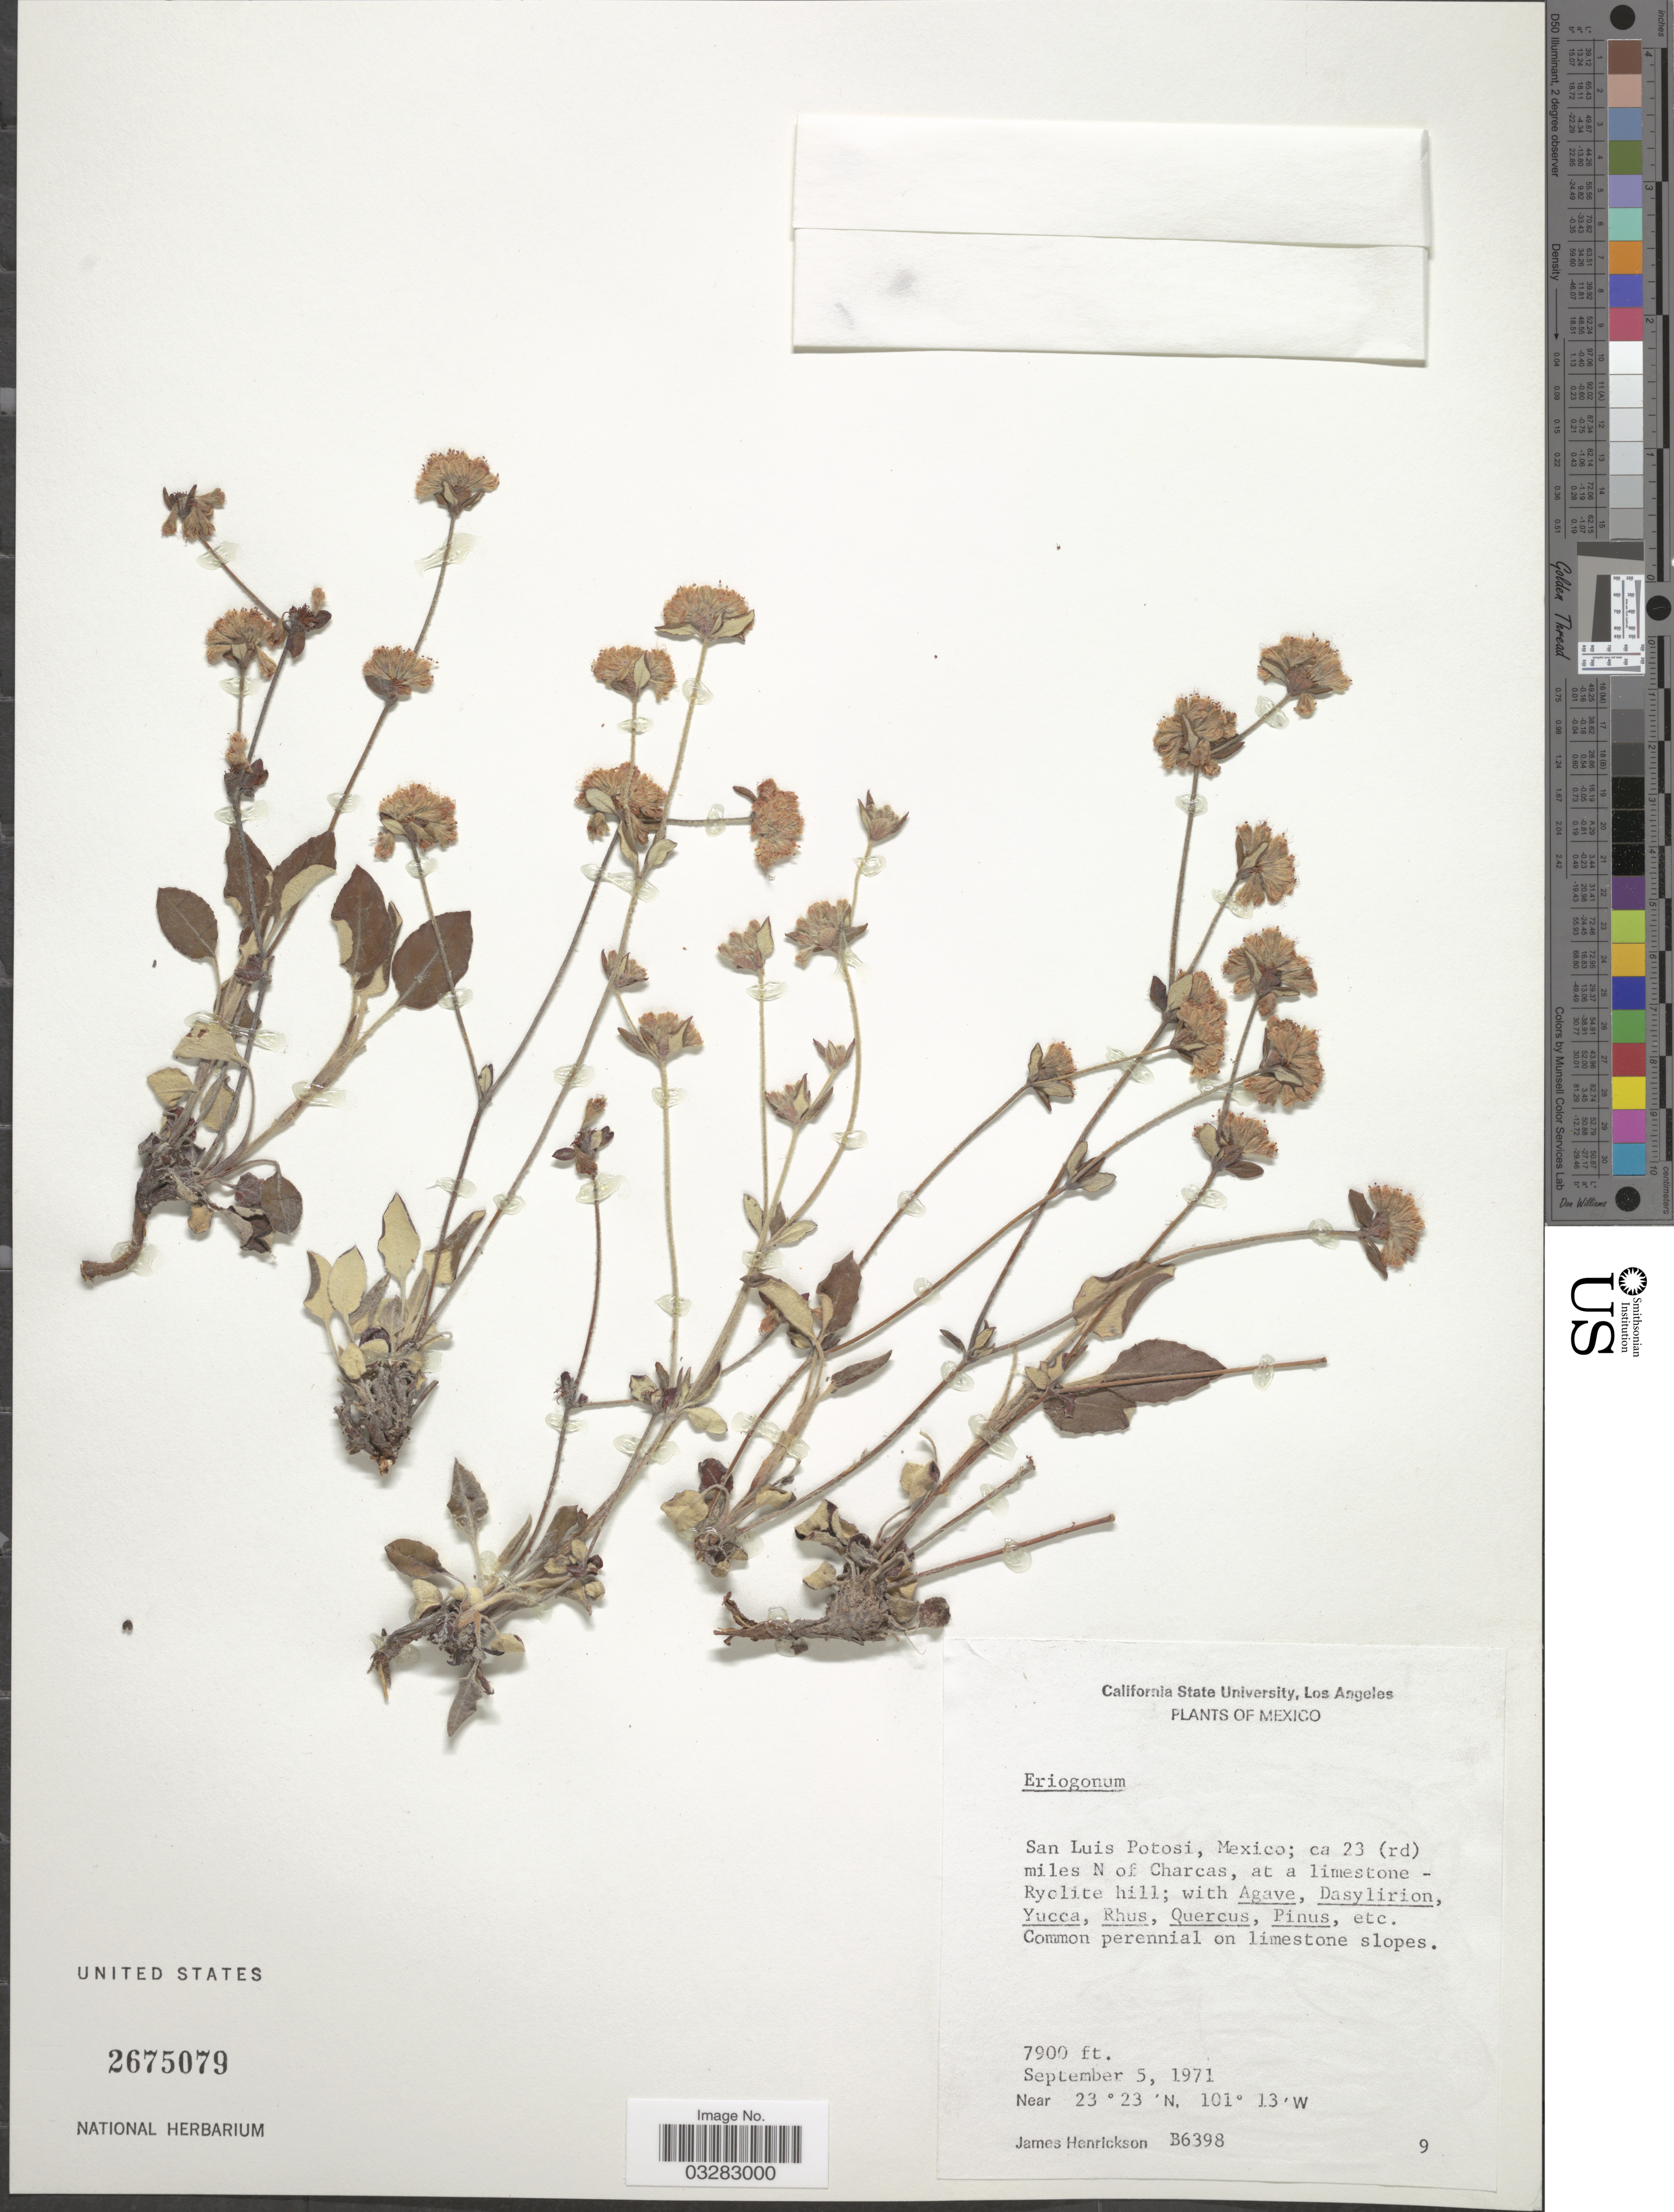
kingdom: Plantae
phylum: Tracheophyta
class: Magnoliopsida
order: Caryophyllales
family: Polygonaceae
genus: Eriogonum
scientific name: Eriogonum sp.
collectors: J. Henrickson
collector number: B6398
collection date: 1971-09-05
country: Mexico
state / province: San Luis Potosí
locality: Ca 23 (rd) miles N of Charcas, at a limestone - Ryclite hill.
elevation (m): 2408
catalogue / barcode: US 2675079